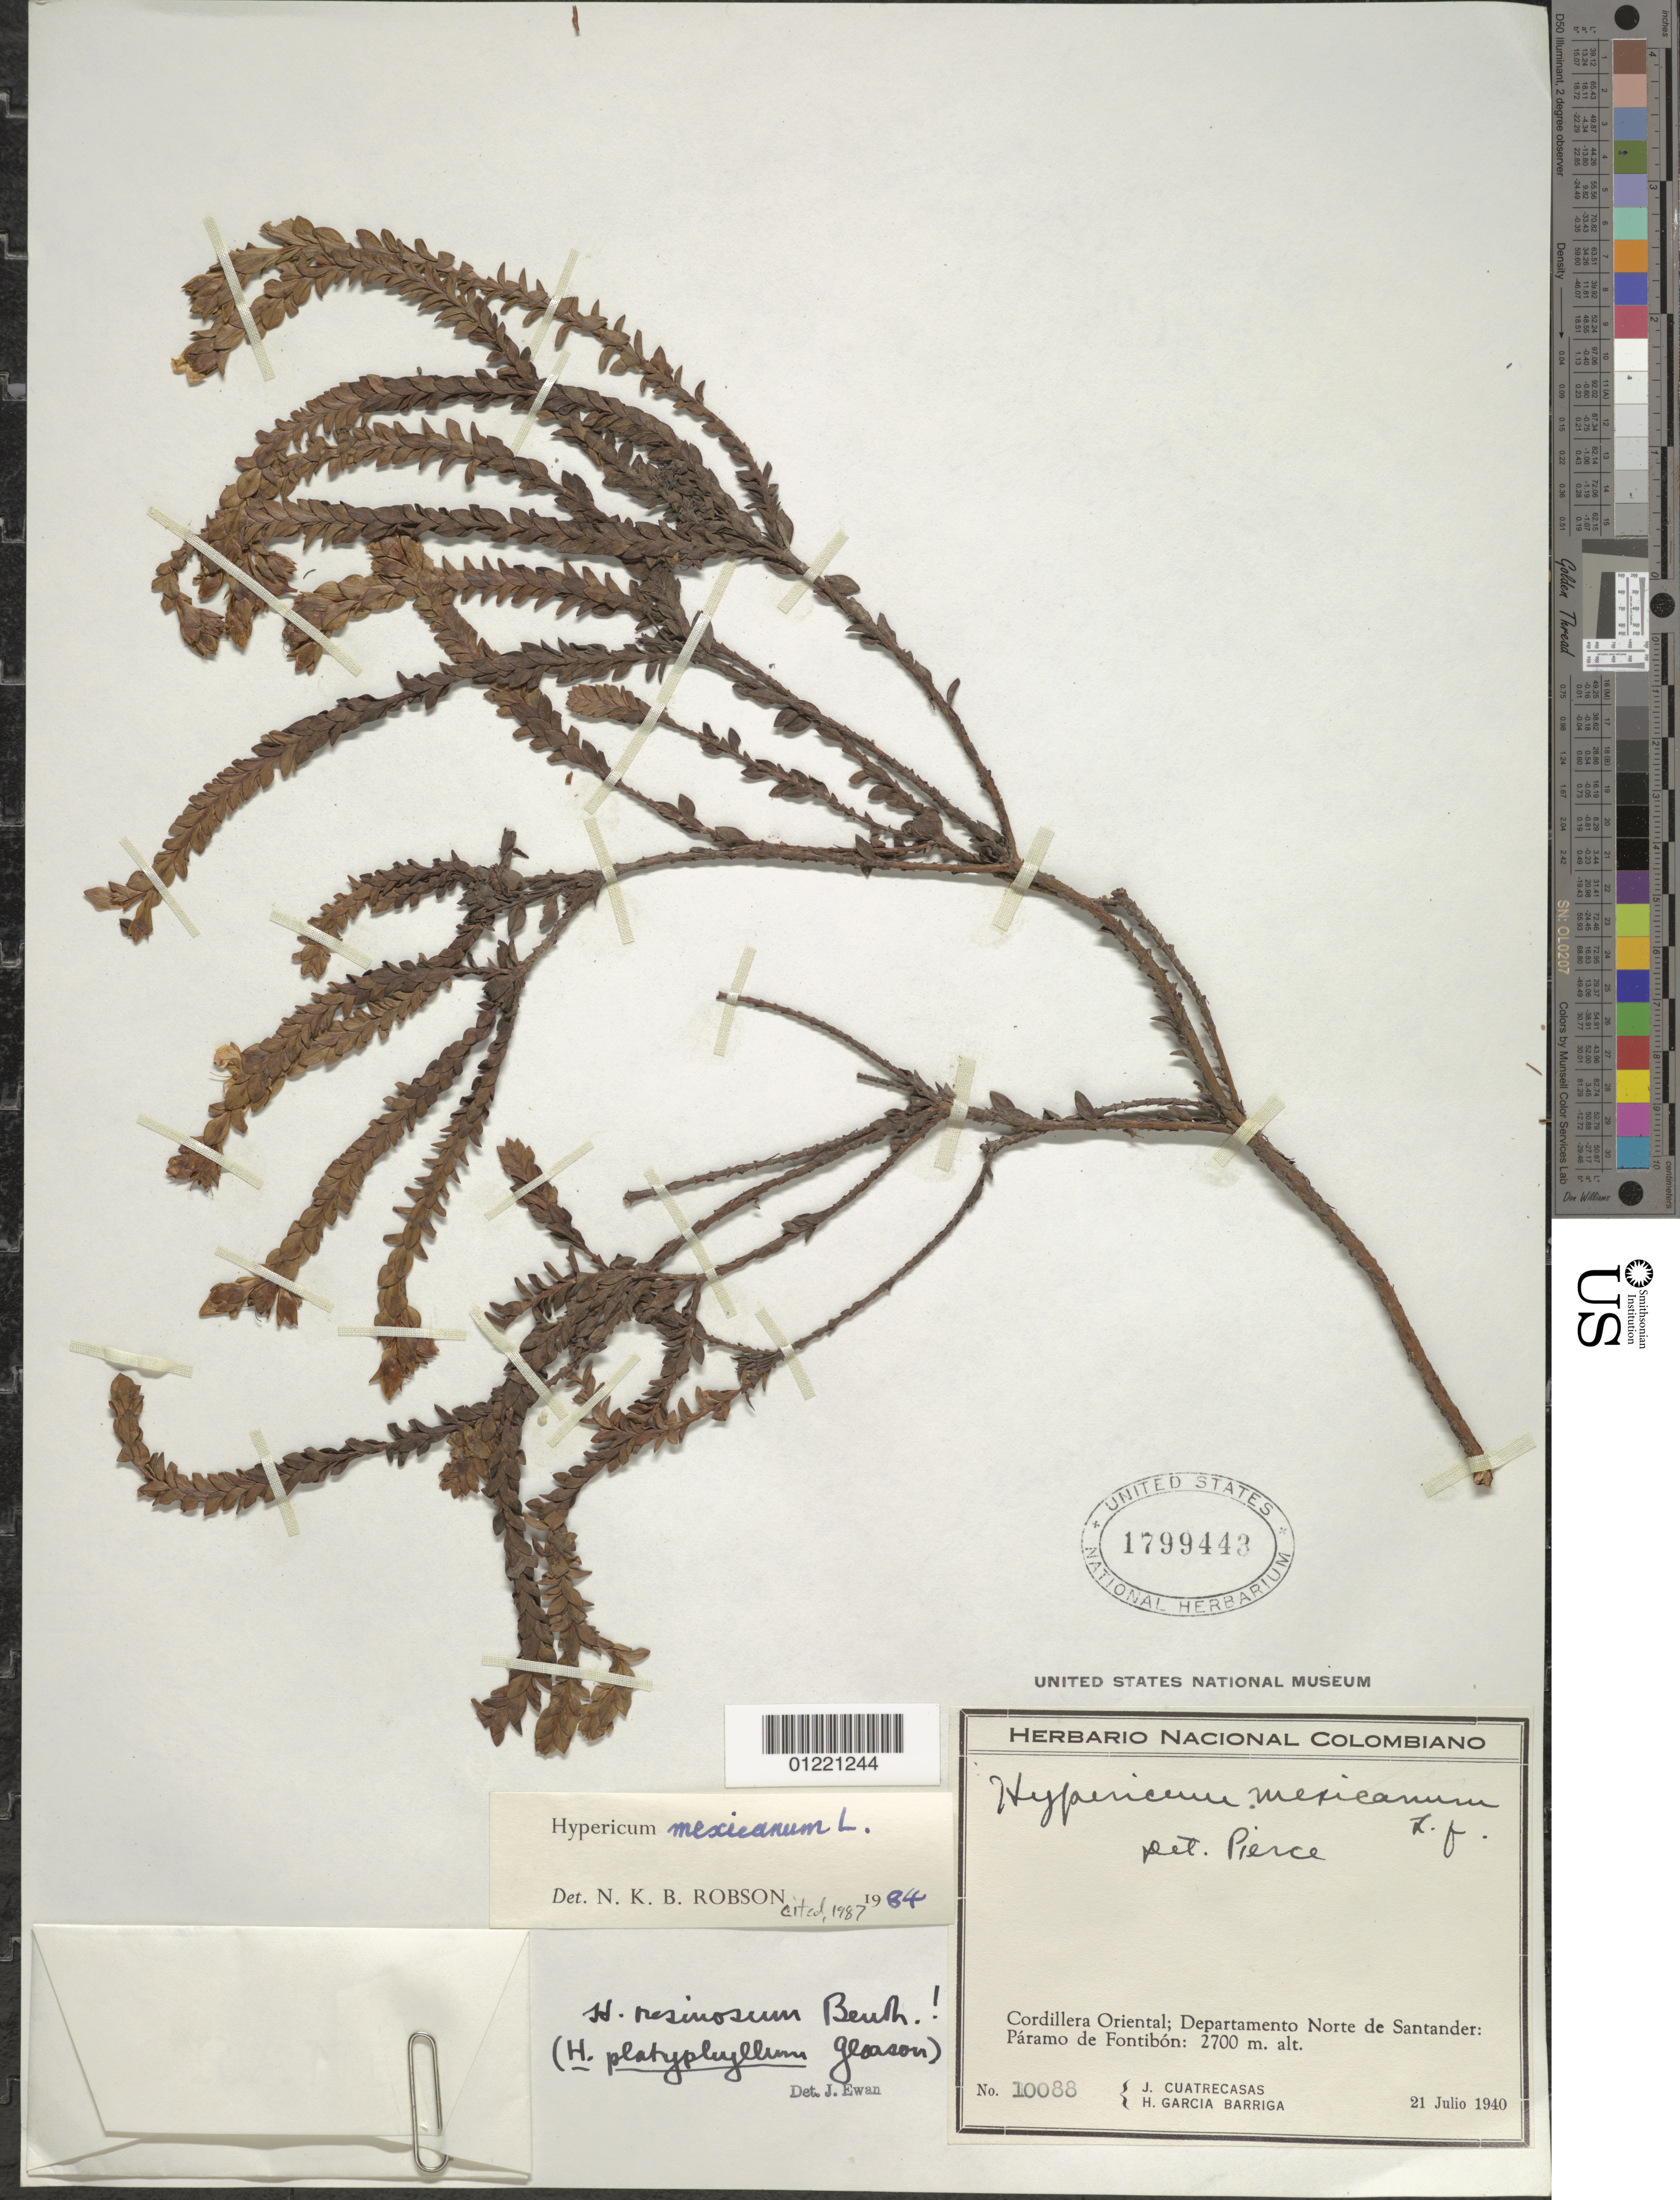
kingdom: Plantae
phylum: Tracheophyta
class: Magnoliopsida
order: Malpighiales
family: Hypericaceae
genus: Hypericum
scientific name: Hypericum mexicanum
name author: L.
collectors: J. Cuatrecasas & H. García Barriga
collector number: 10088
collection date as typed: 21 Jul 1940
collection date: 1940-07-21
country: Colombia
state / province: Norte de Santander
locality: Páramo de Fontibon, Cordillera Oriental.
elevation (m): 2700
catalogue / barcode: US 1799443